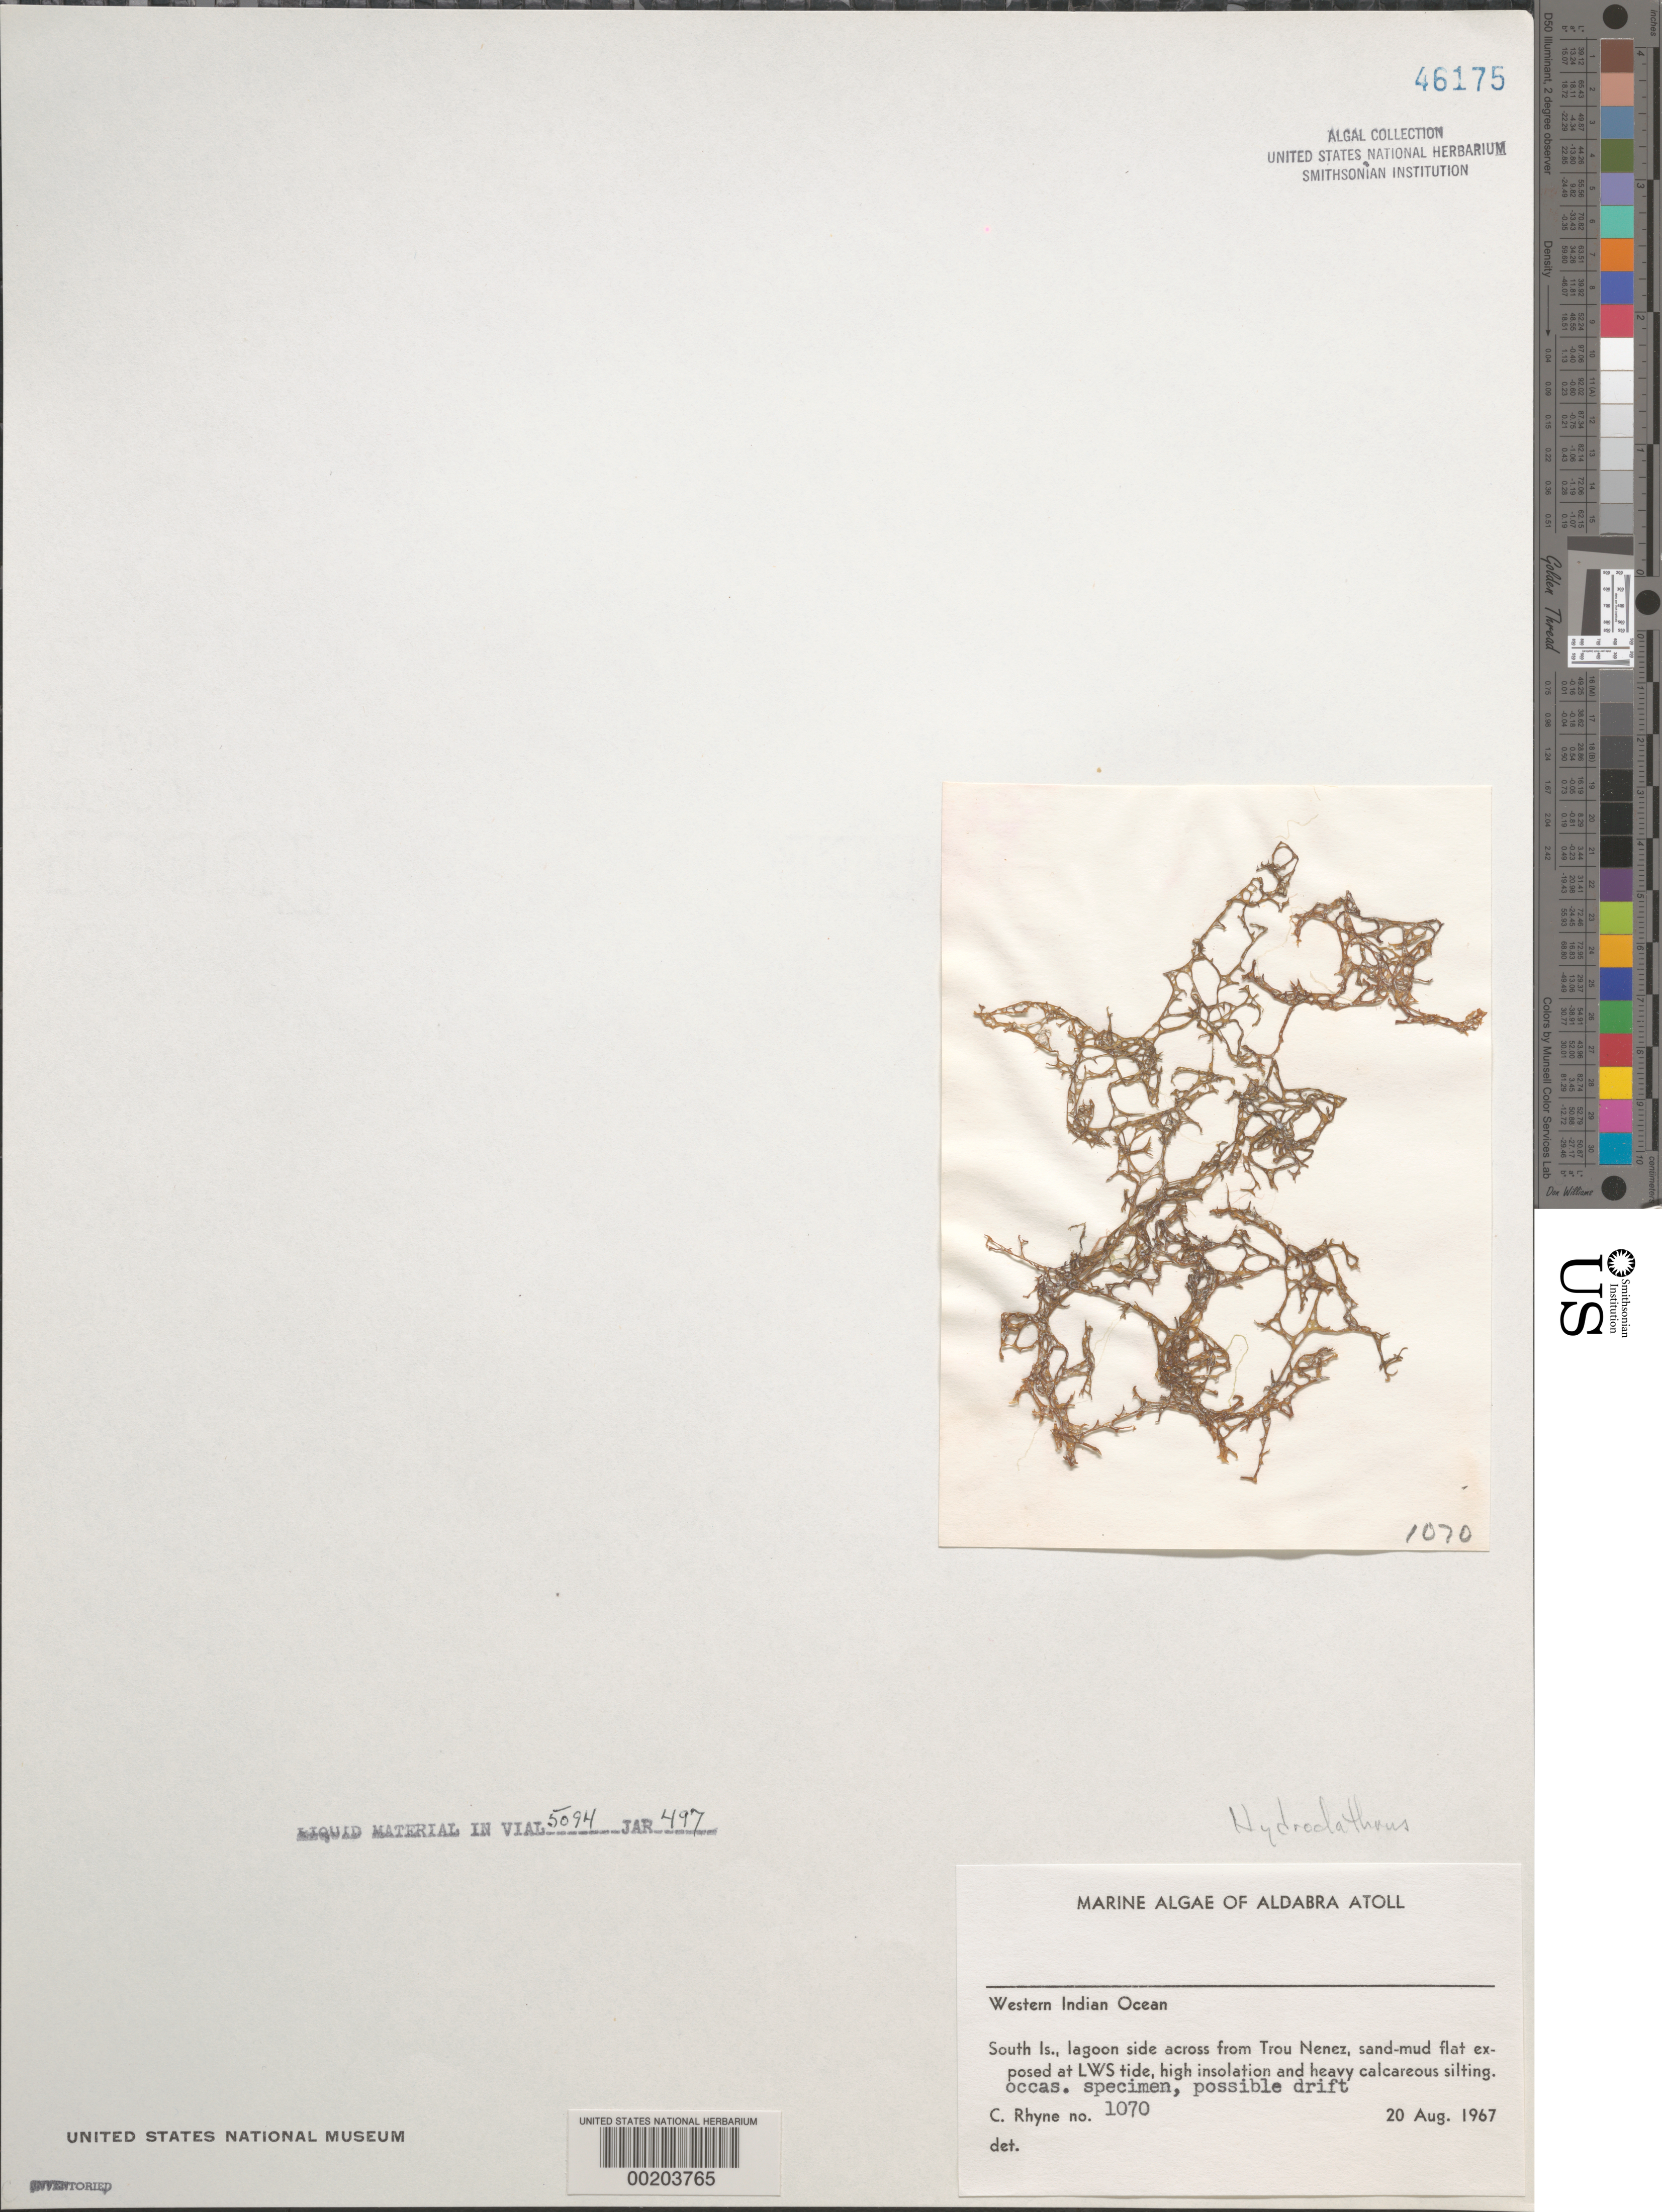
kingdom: Chromista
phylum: Ochrophyta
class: Phaeophyceae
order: Scytosiphonales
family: Scytosiphonaceae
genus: Hydroclathrus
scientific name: Hydroclathrus sp.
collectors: C. Rhyne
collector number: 1070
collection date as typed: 20 Aug 1967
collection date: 1967-08-20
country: Seychelles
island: Aldabra Atoll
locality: Opposite Trou Nenez, South Islet.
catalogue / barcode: US 46175